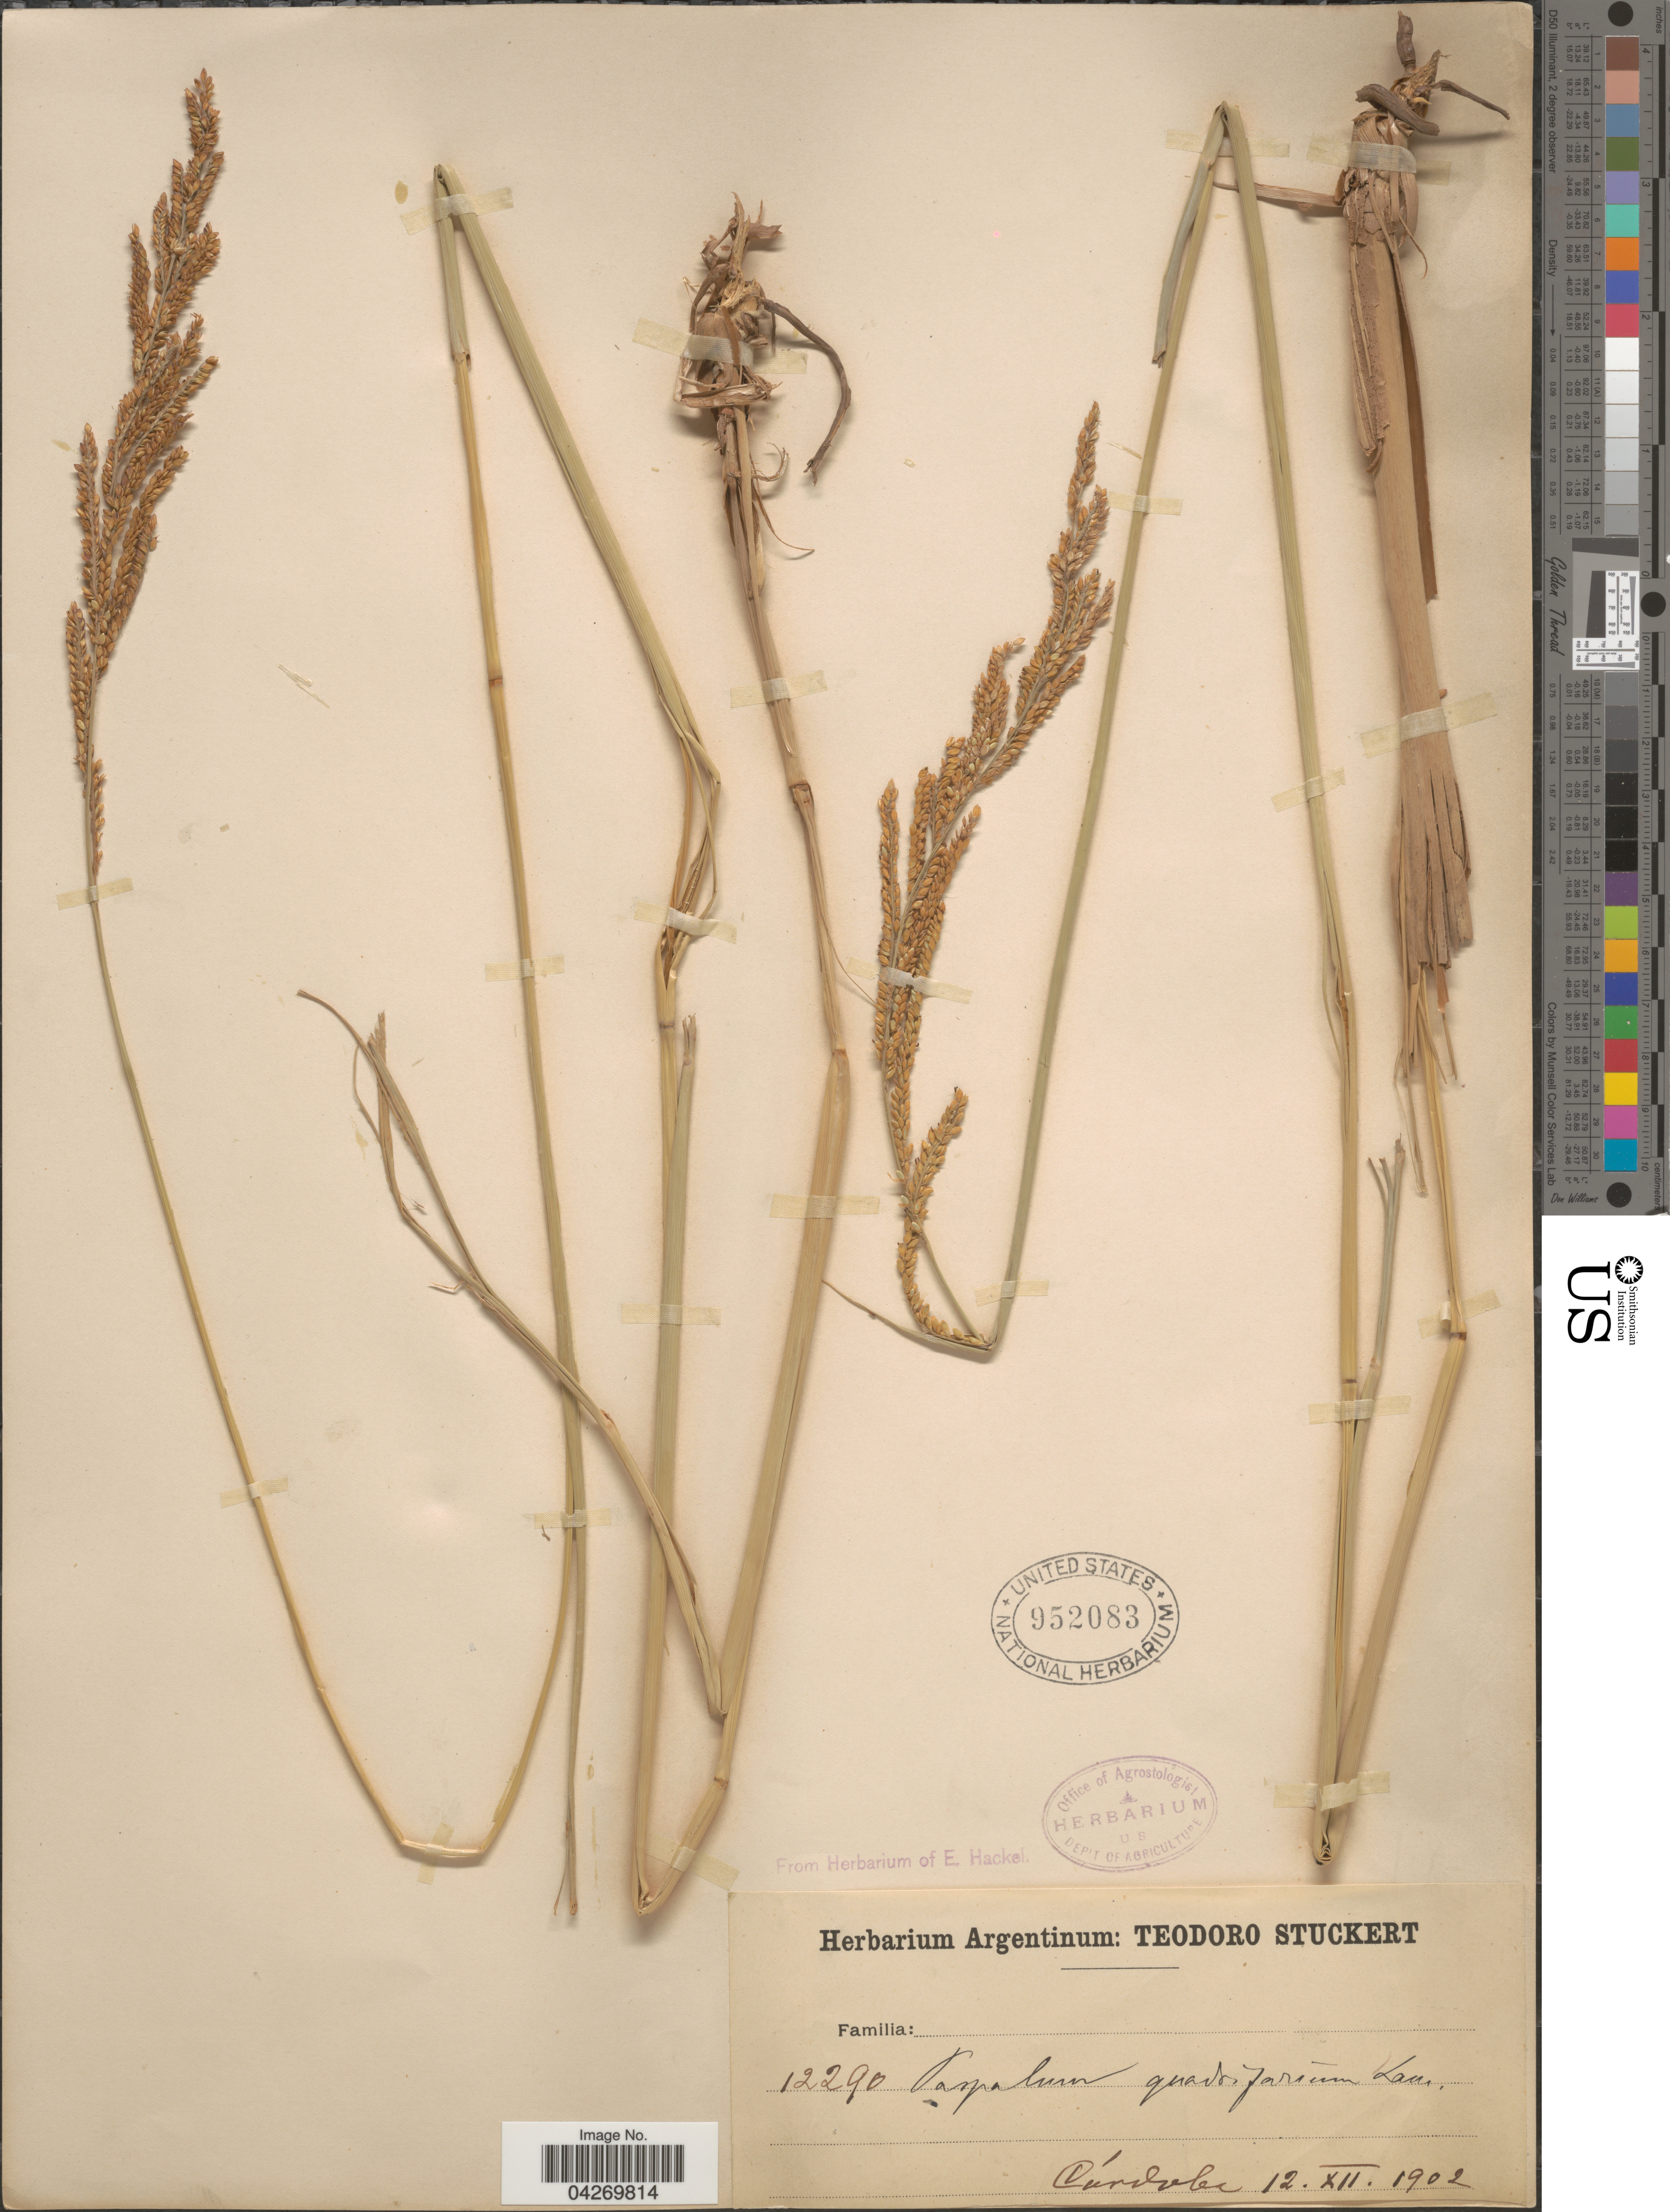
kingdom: Plantae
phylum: Tracheophyta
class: Liliopsida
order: Poales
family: Poaceae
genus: Paspalum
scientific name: Paspalum exaltatum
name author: J. Presl in C. Presl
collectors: T. Stuckert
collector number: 12290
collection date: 1902-12-12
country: Argentina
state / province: Cordoba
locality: Córdoba.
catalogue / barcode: US 952083